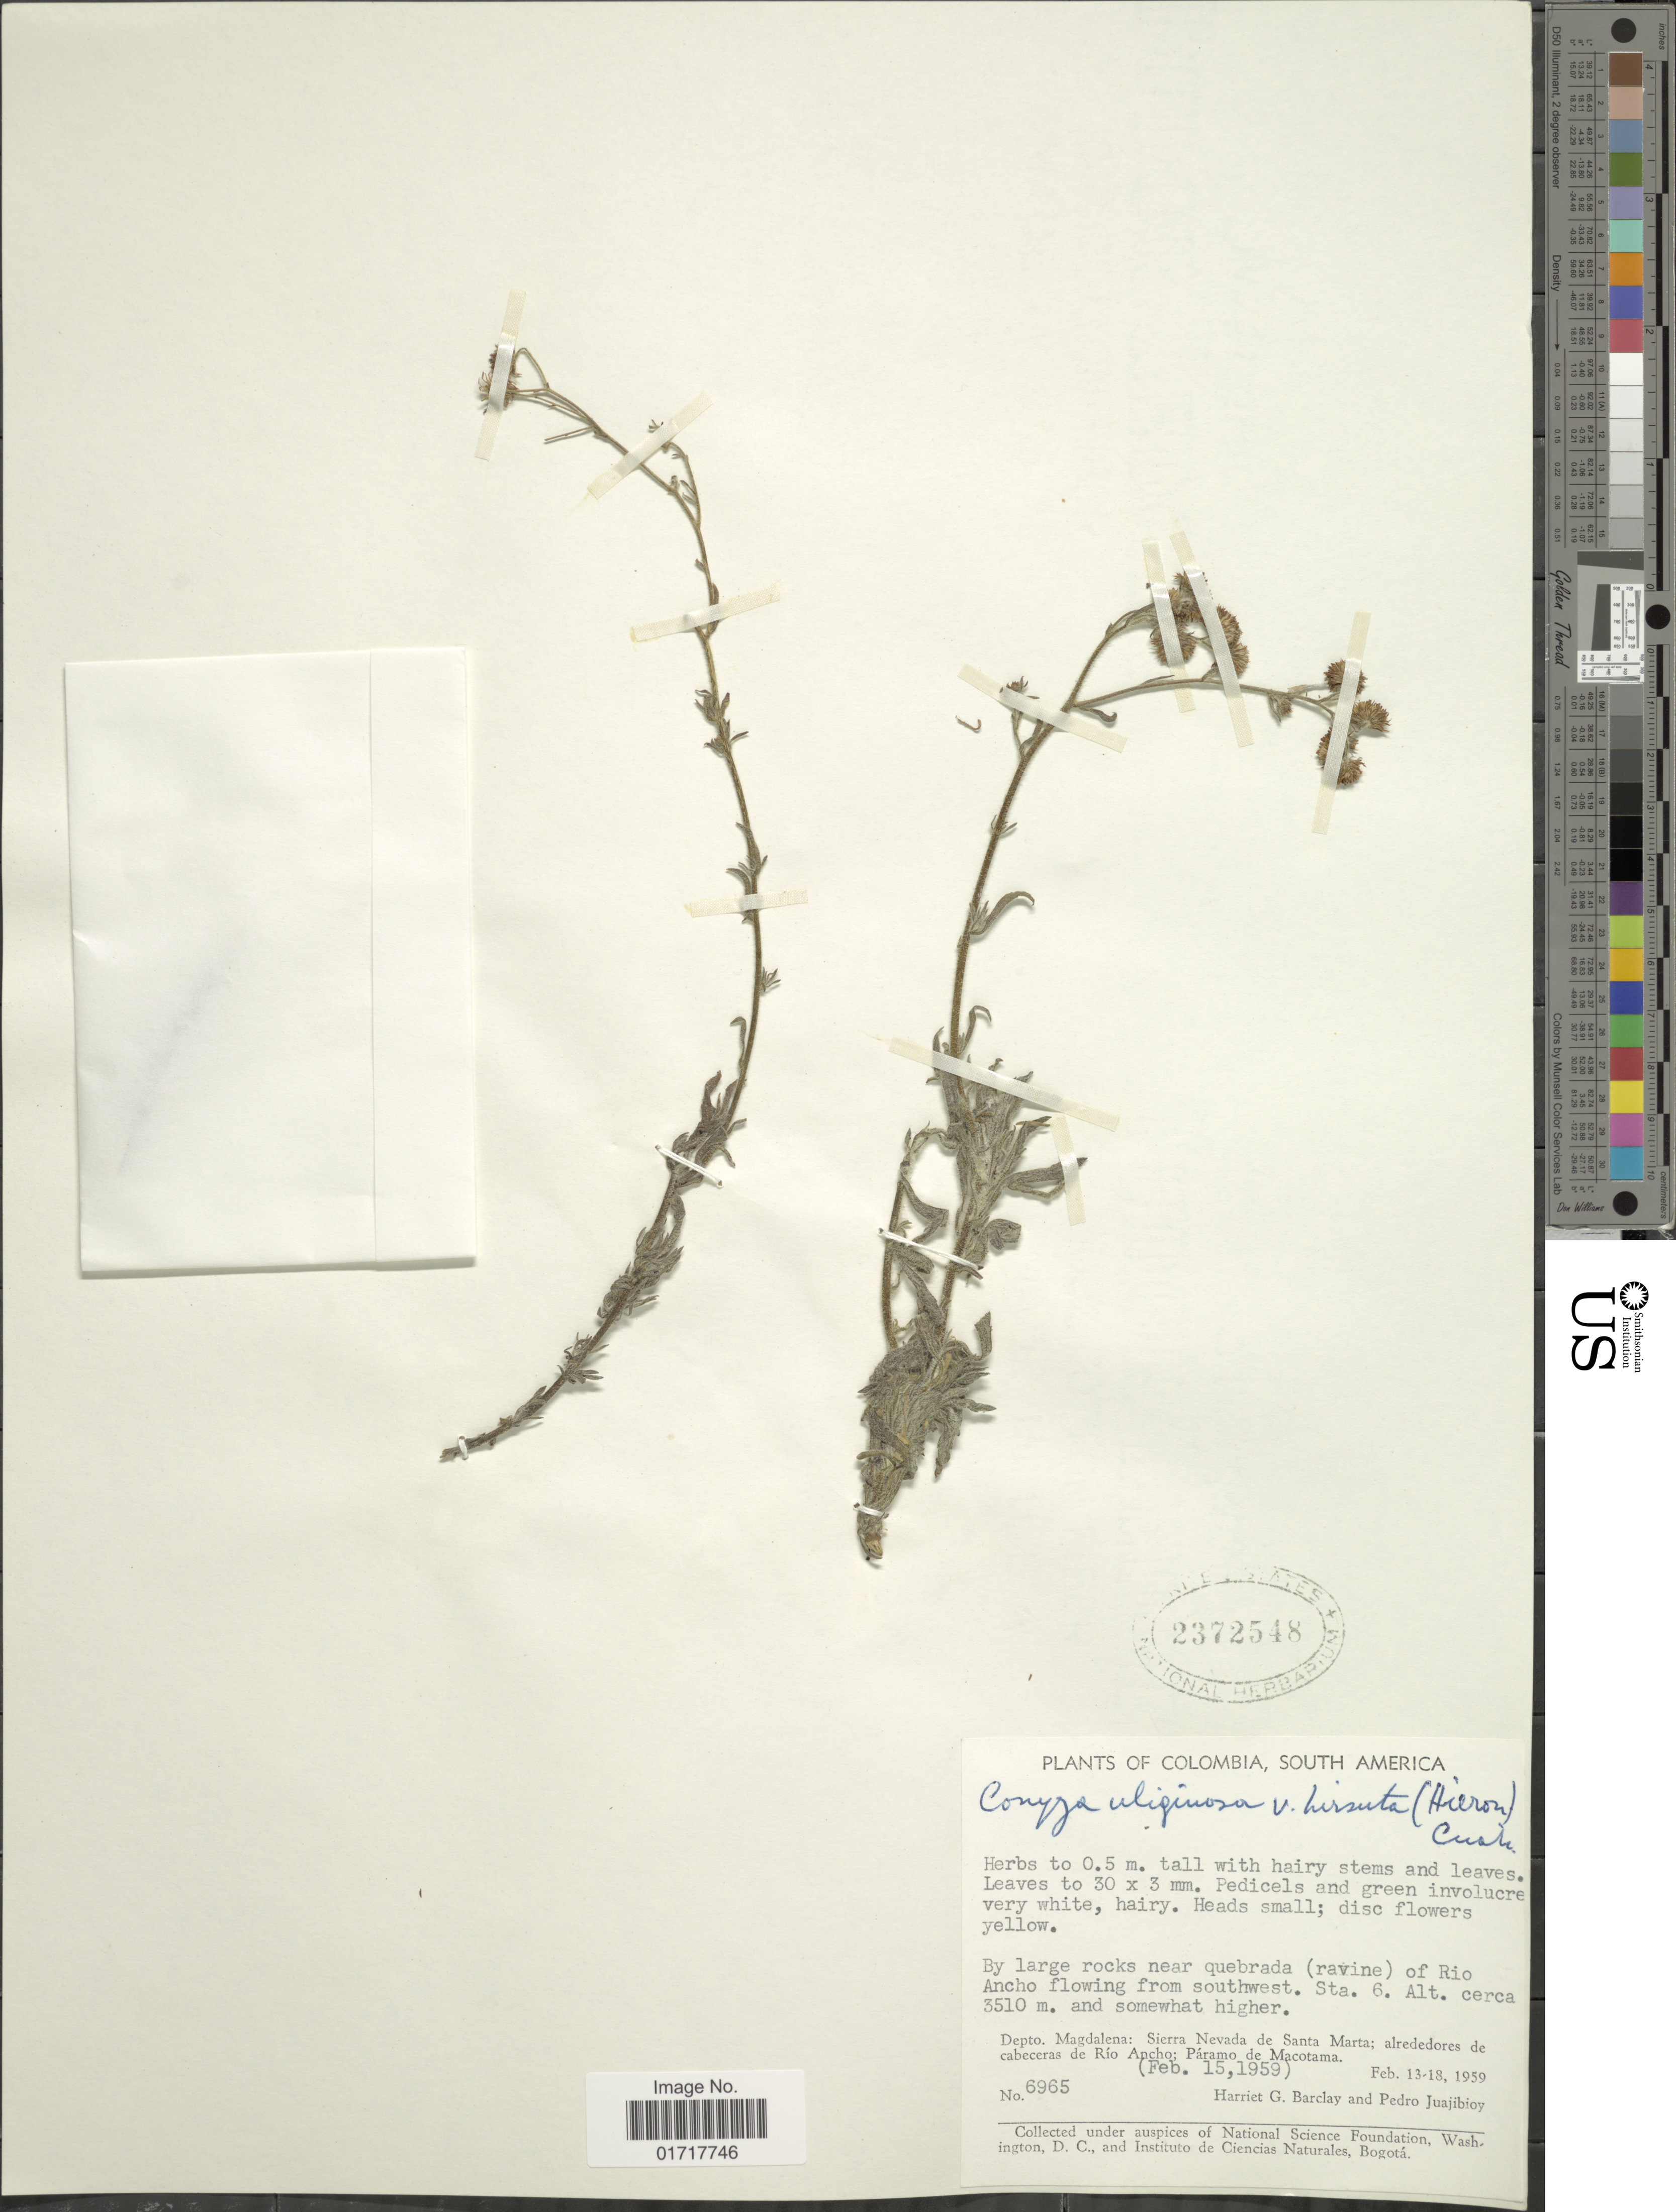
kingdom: Plantae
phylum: Tracheophyta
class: Magnoliopsida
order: Asterales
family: Asteraceae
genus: Conyza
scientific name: Conyza uliginosa var. hirsuta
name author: (Hieron.) Cuatrec.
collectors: H. G. Barclay & P. Juajibioy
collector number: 6965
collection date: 1959-02-13/1959-02-18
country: Colombia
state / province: Magdalena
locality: Near quebrada (ravine) of Rio Ancho flowing from southwest. Sta. 6. Depto Magdalena: Sierra Nevada de Santa Marta; alrededores de cabecceras de Rio Ancho: Paramo de Macotama.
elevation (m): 3510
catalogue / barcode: US 2372548